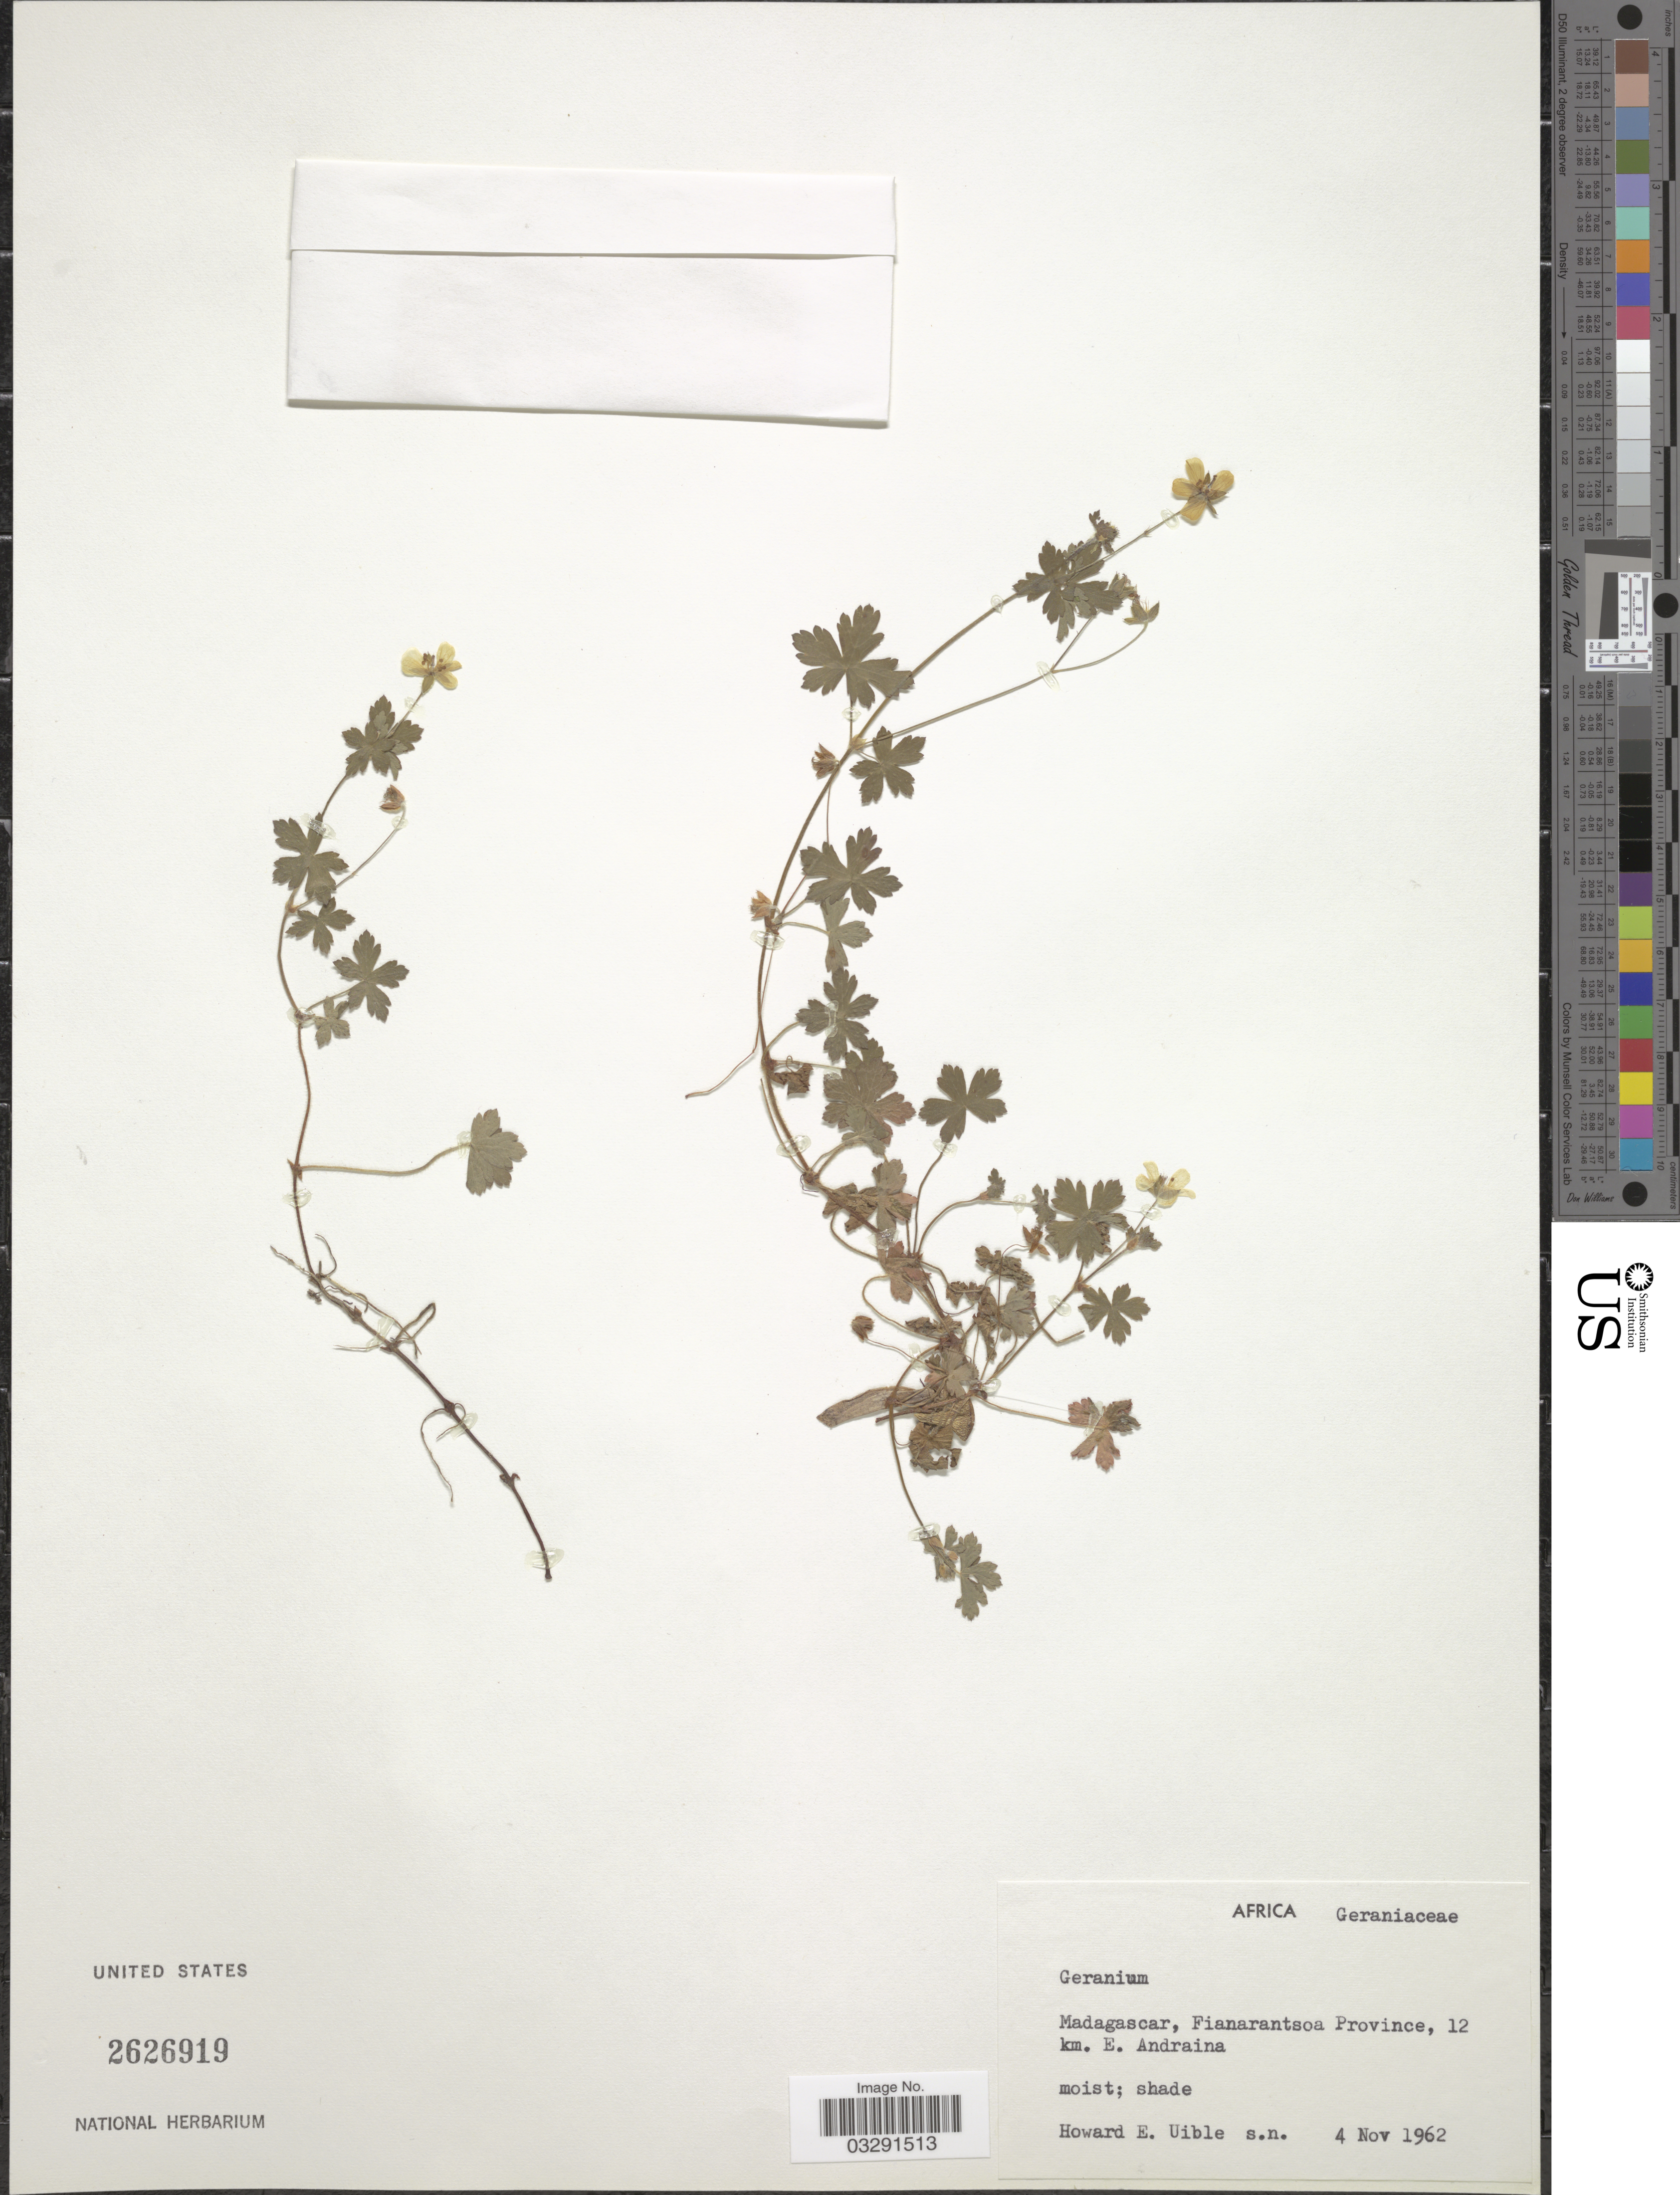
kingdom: Plantae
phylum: Tracheophyta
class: Magnoliopsida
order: Geraniales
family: Geraniaceae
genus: Geranium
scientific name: Geranium arabicum subsp. arabicum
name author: Forssk.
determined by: Aedo, C.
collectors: H. Uible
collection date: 1962-11-04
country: Madagascar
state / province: Anosy (?)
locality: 12 km. E. Andraina. Fianarantsoa.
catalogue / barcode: US 2626919